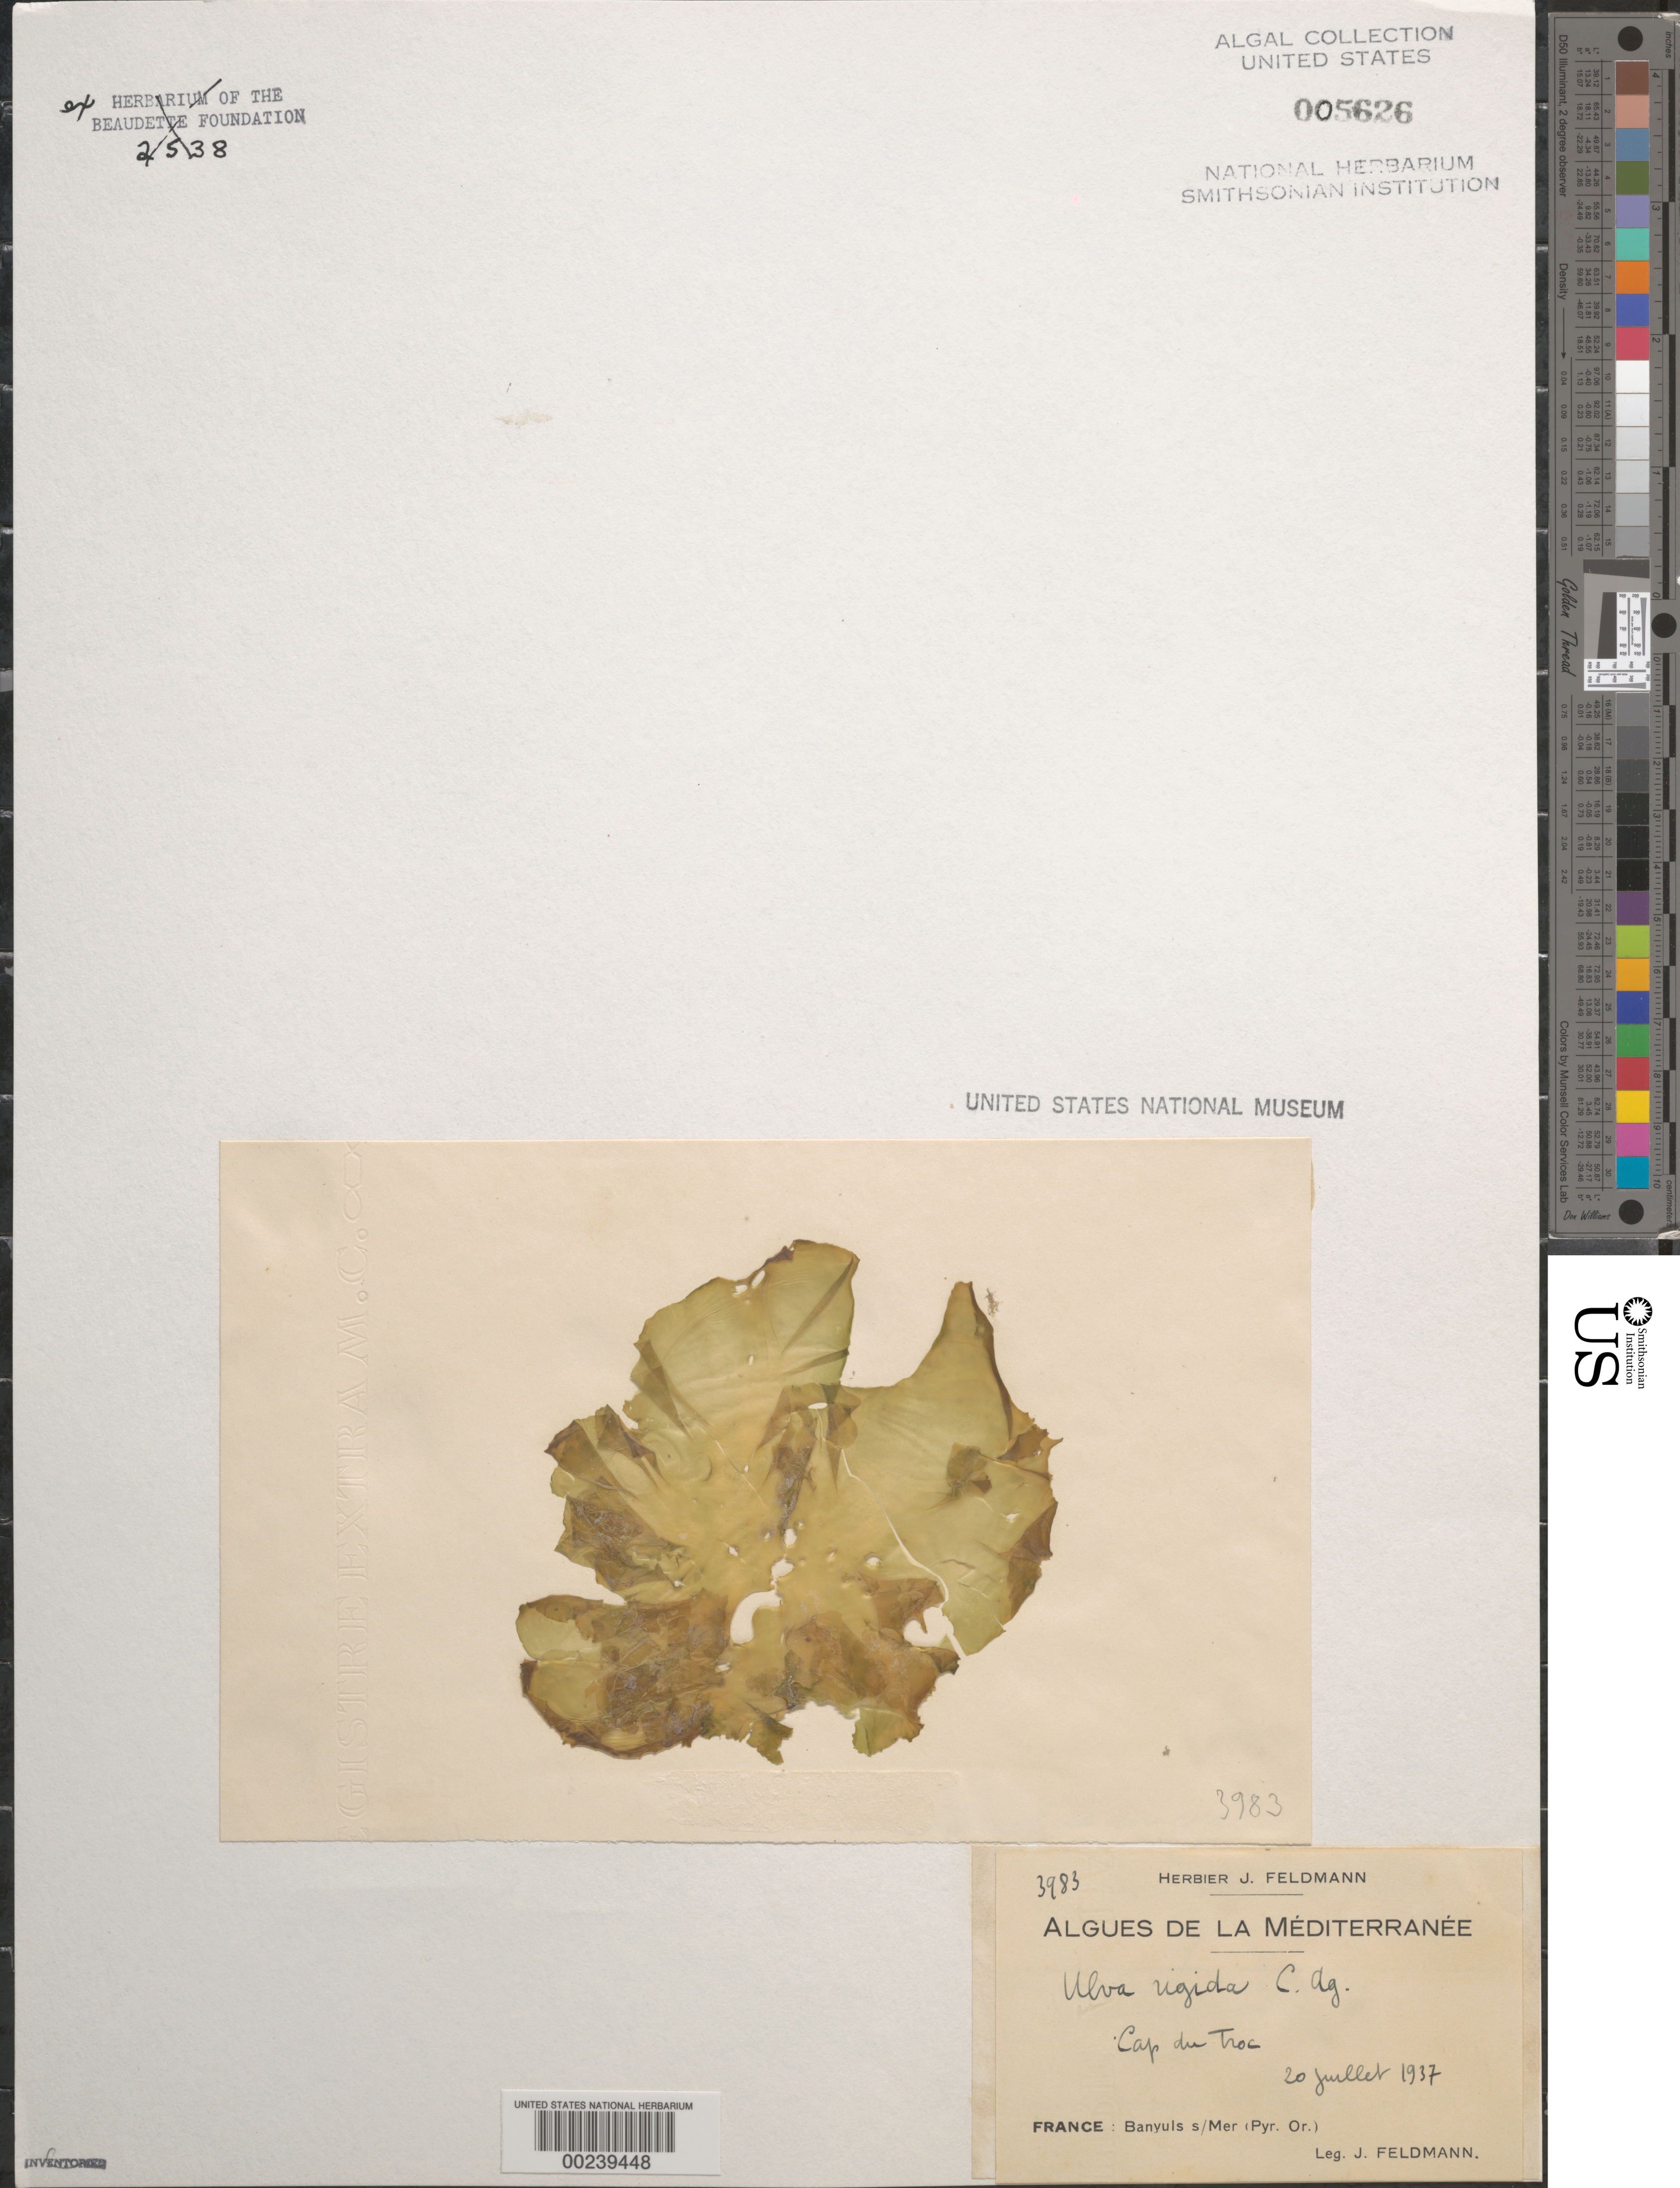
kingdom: Plantae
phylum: Chlorophyta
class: Ulvophyceae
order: Ulvales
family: Ulvaceae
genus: Ulva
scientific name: Ulva rigida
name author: C. Agardh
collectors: J. Feldmann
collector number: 3983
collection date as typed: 20 Jul 1937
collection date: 1937-07-20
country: France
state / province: Occitanie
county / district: Pyrénées-Orientales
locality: Banyuls-sur-Mer, Cap du Troc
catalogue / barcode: US 5626